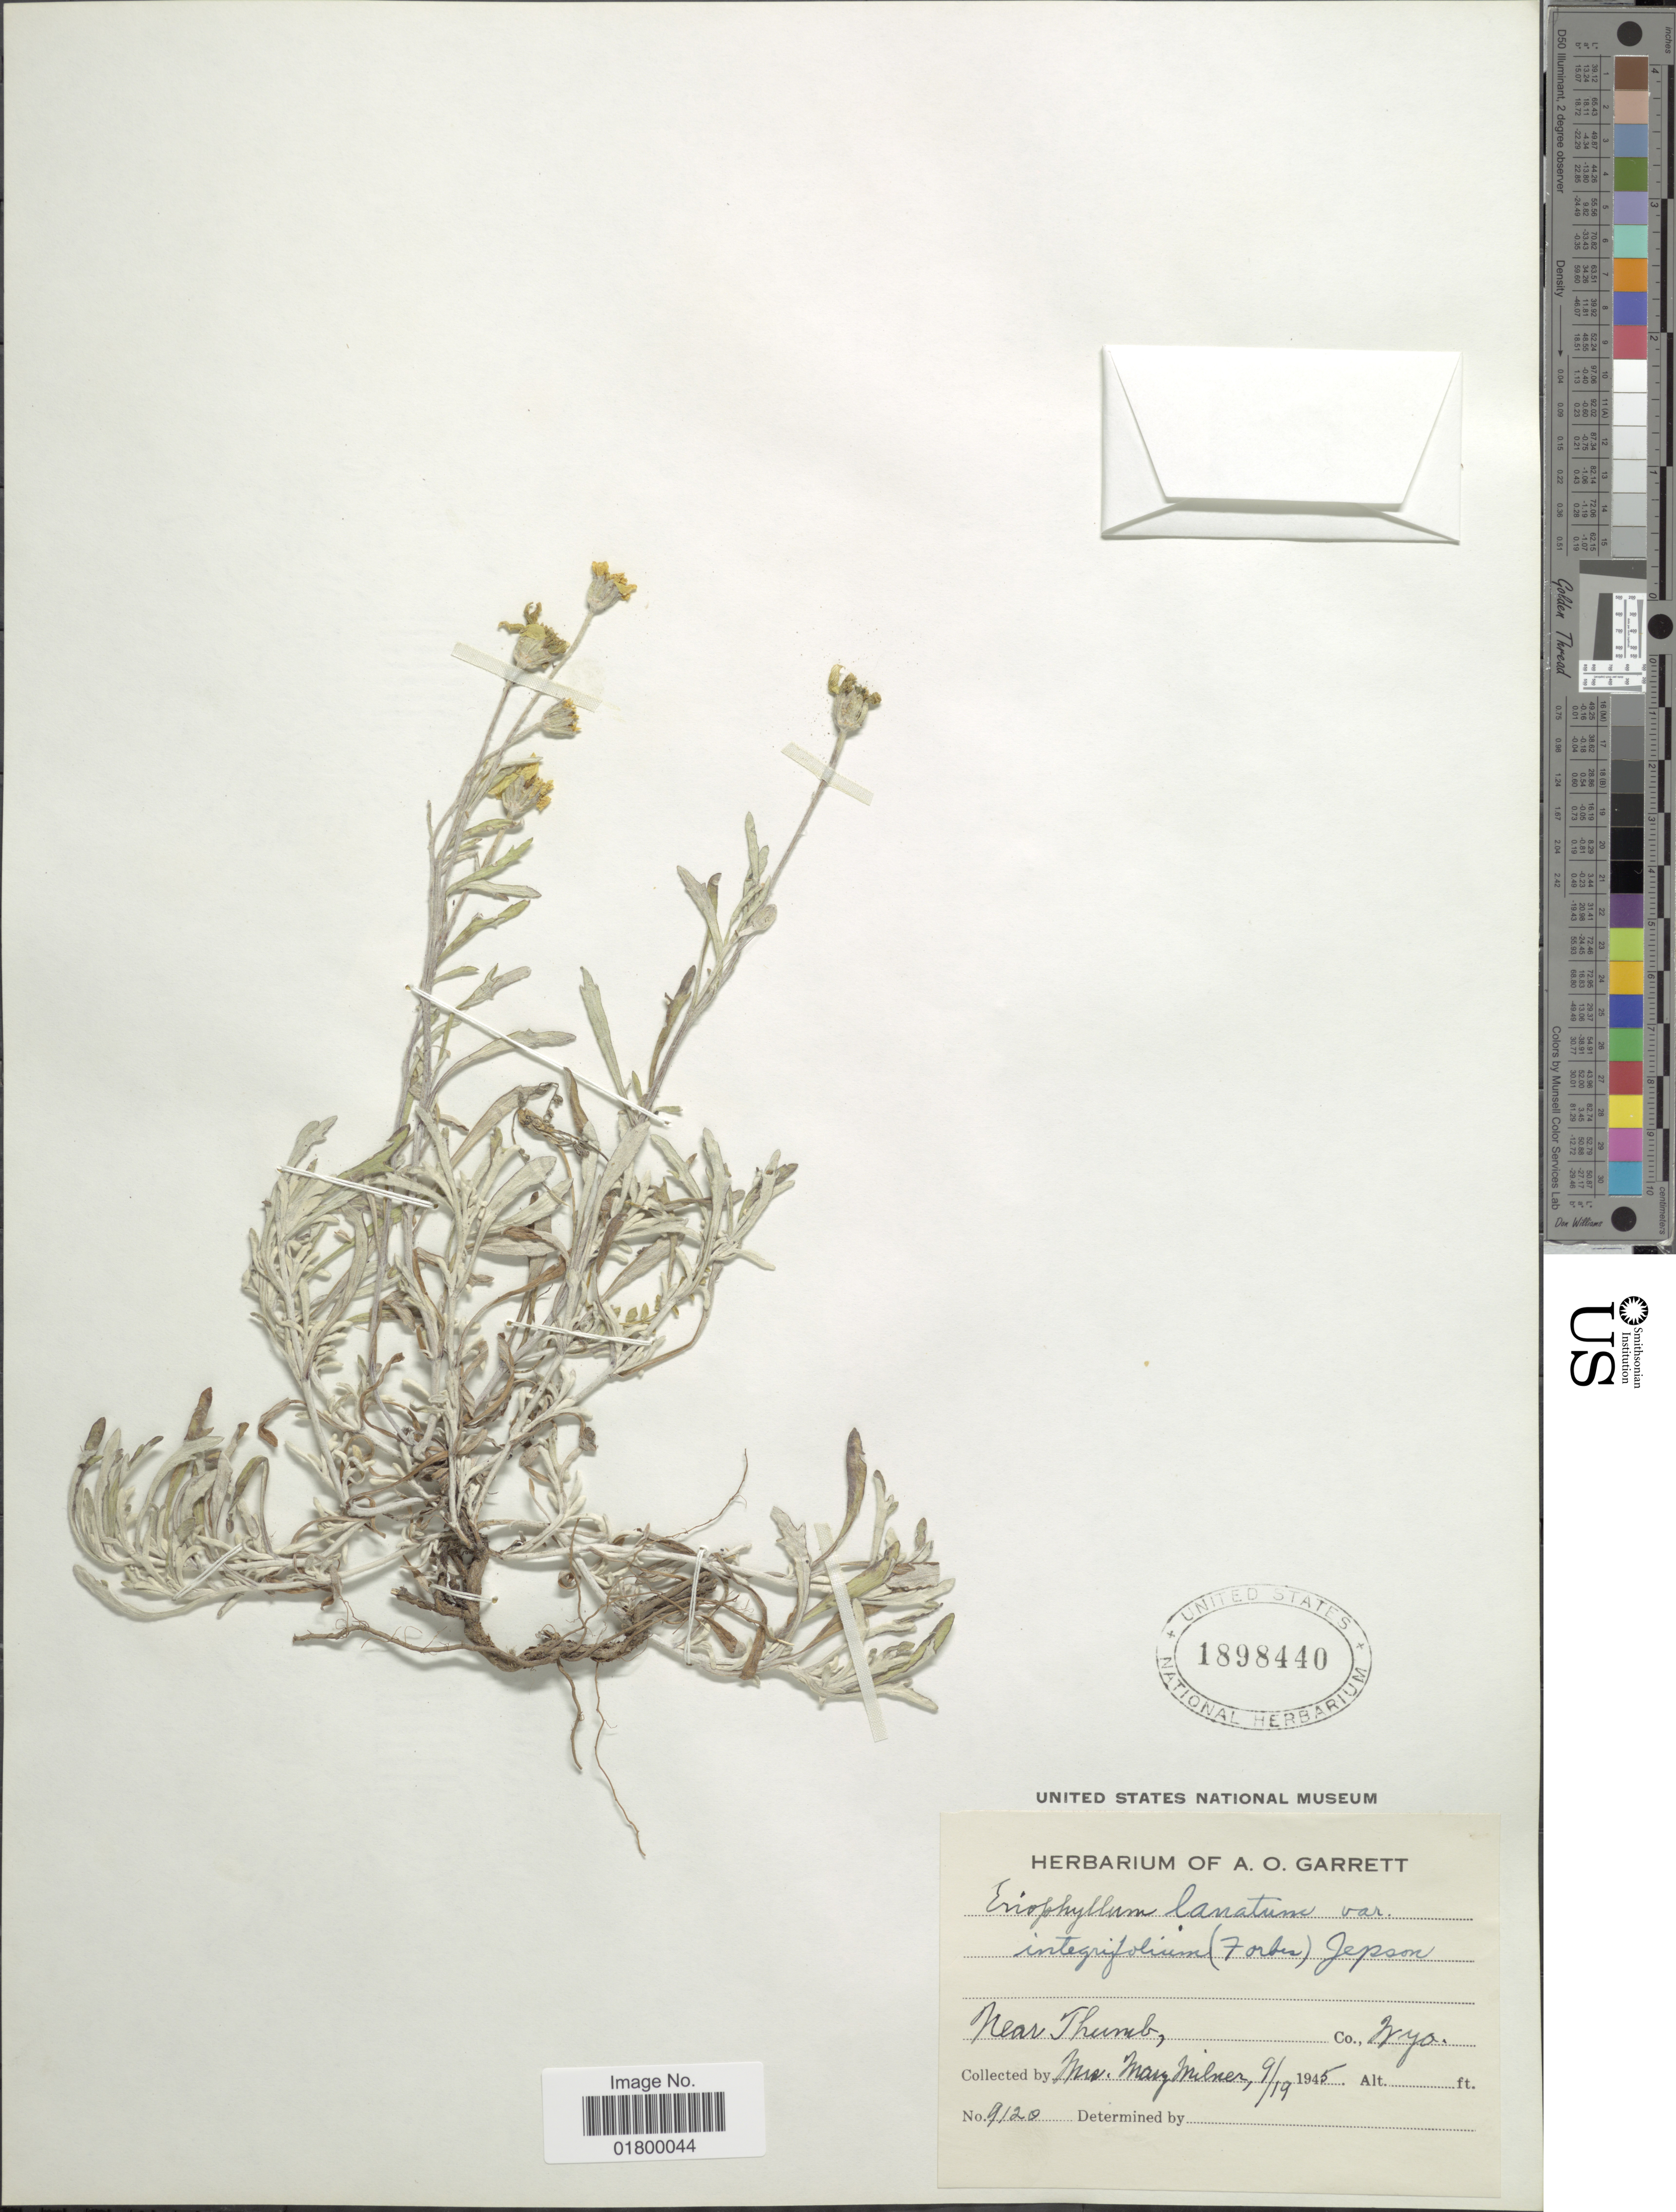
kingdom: Plantae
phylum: Tracheophyta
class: Magnoliopsida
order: Asterales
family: Asteraceae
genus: Eriophyllum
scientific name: Eriophyllum integrifolium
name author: (Hook.) Greene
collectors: M. Milner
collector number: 9120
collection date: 1945-09-19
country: United States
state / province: Wyoming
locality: Near Thumb, Co. Wyo.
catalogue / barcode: US 1898440